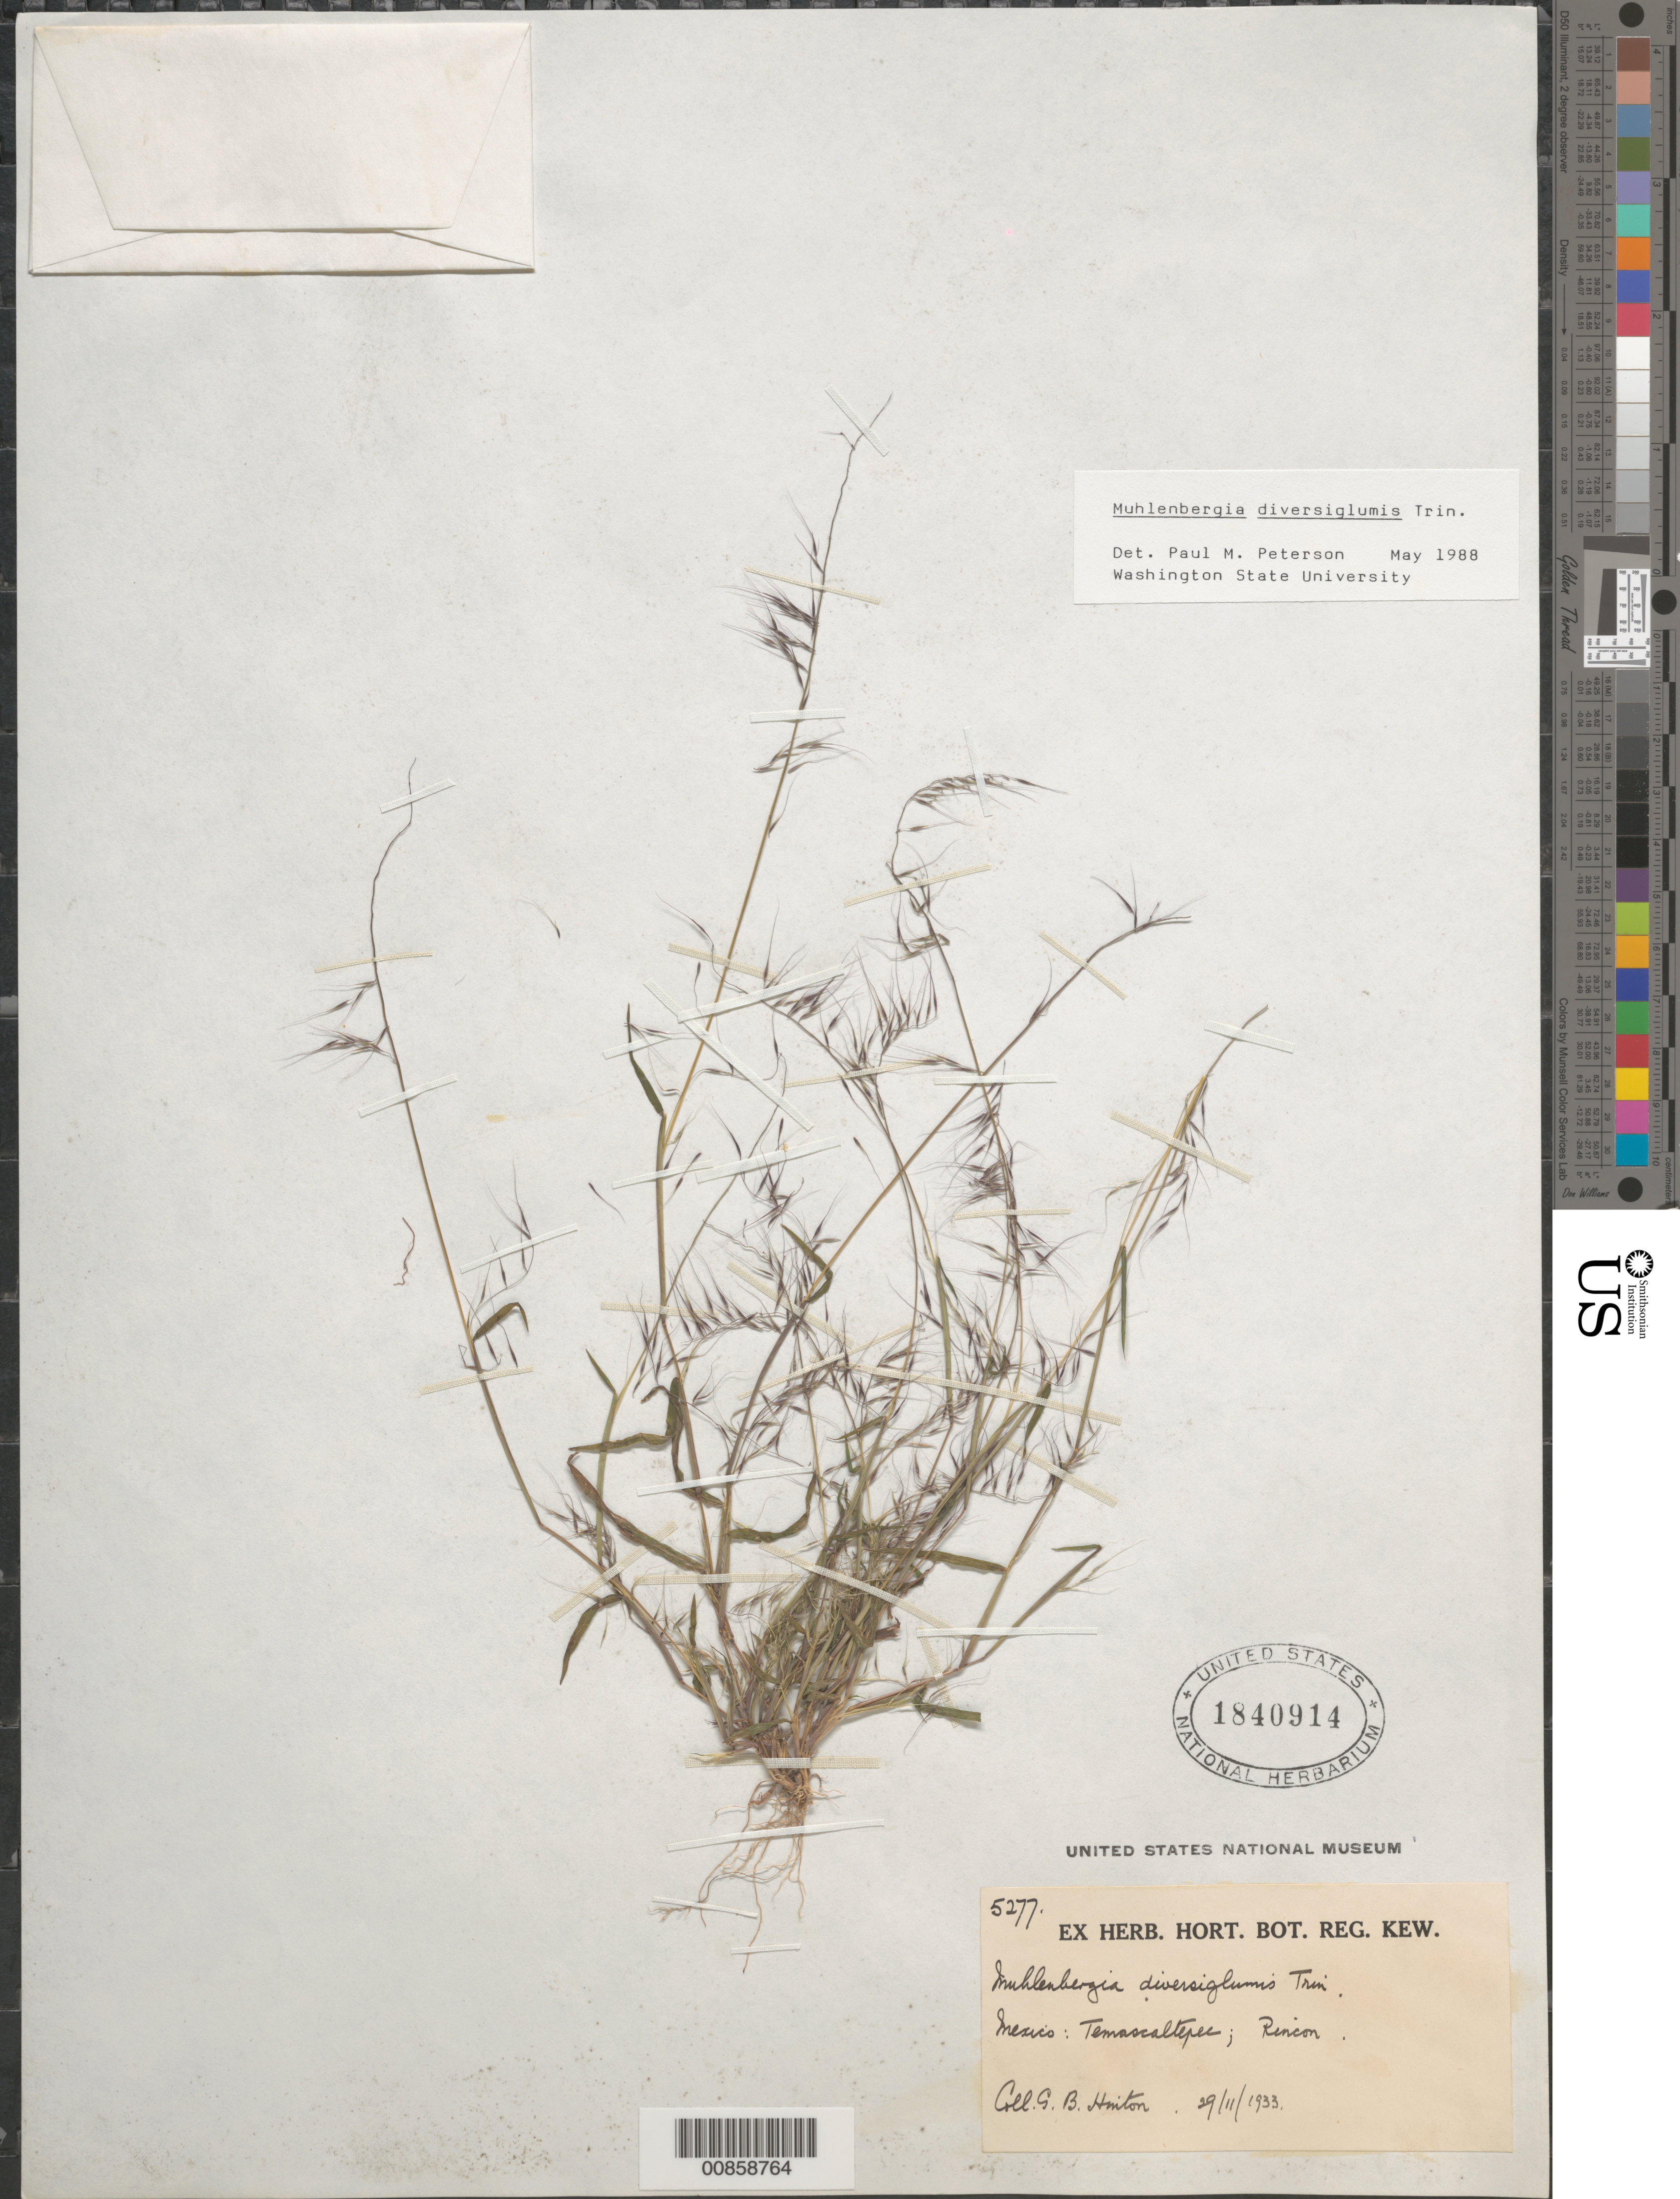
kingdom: Plantae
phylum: Tracheophyta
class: Liliopsida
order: Poales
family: Poaceae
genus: Muhlenbergia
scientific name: Muhlenbergia diversiglumis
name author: Trin.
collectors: G. B. Hinton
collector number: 5277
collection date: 1933-11-29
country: Mexico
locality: Temascaltepec; Rincon.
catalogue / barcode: US 1840914